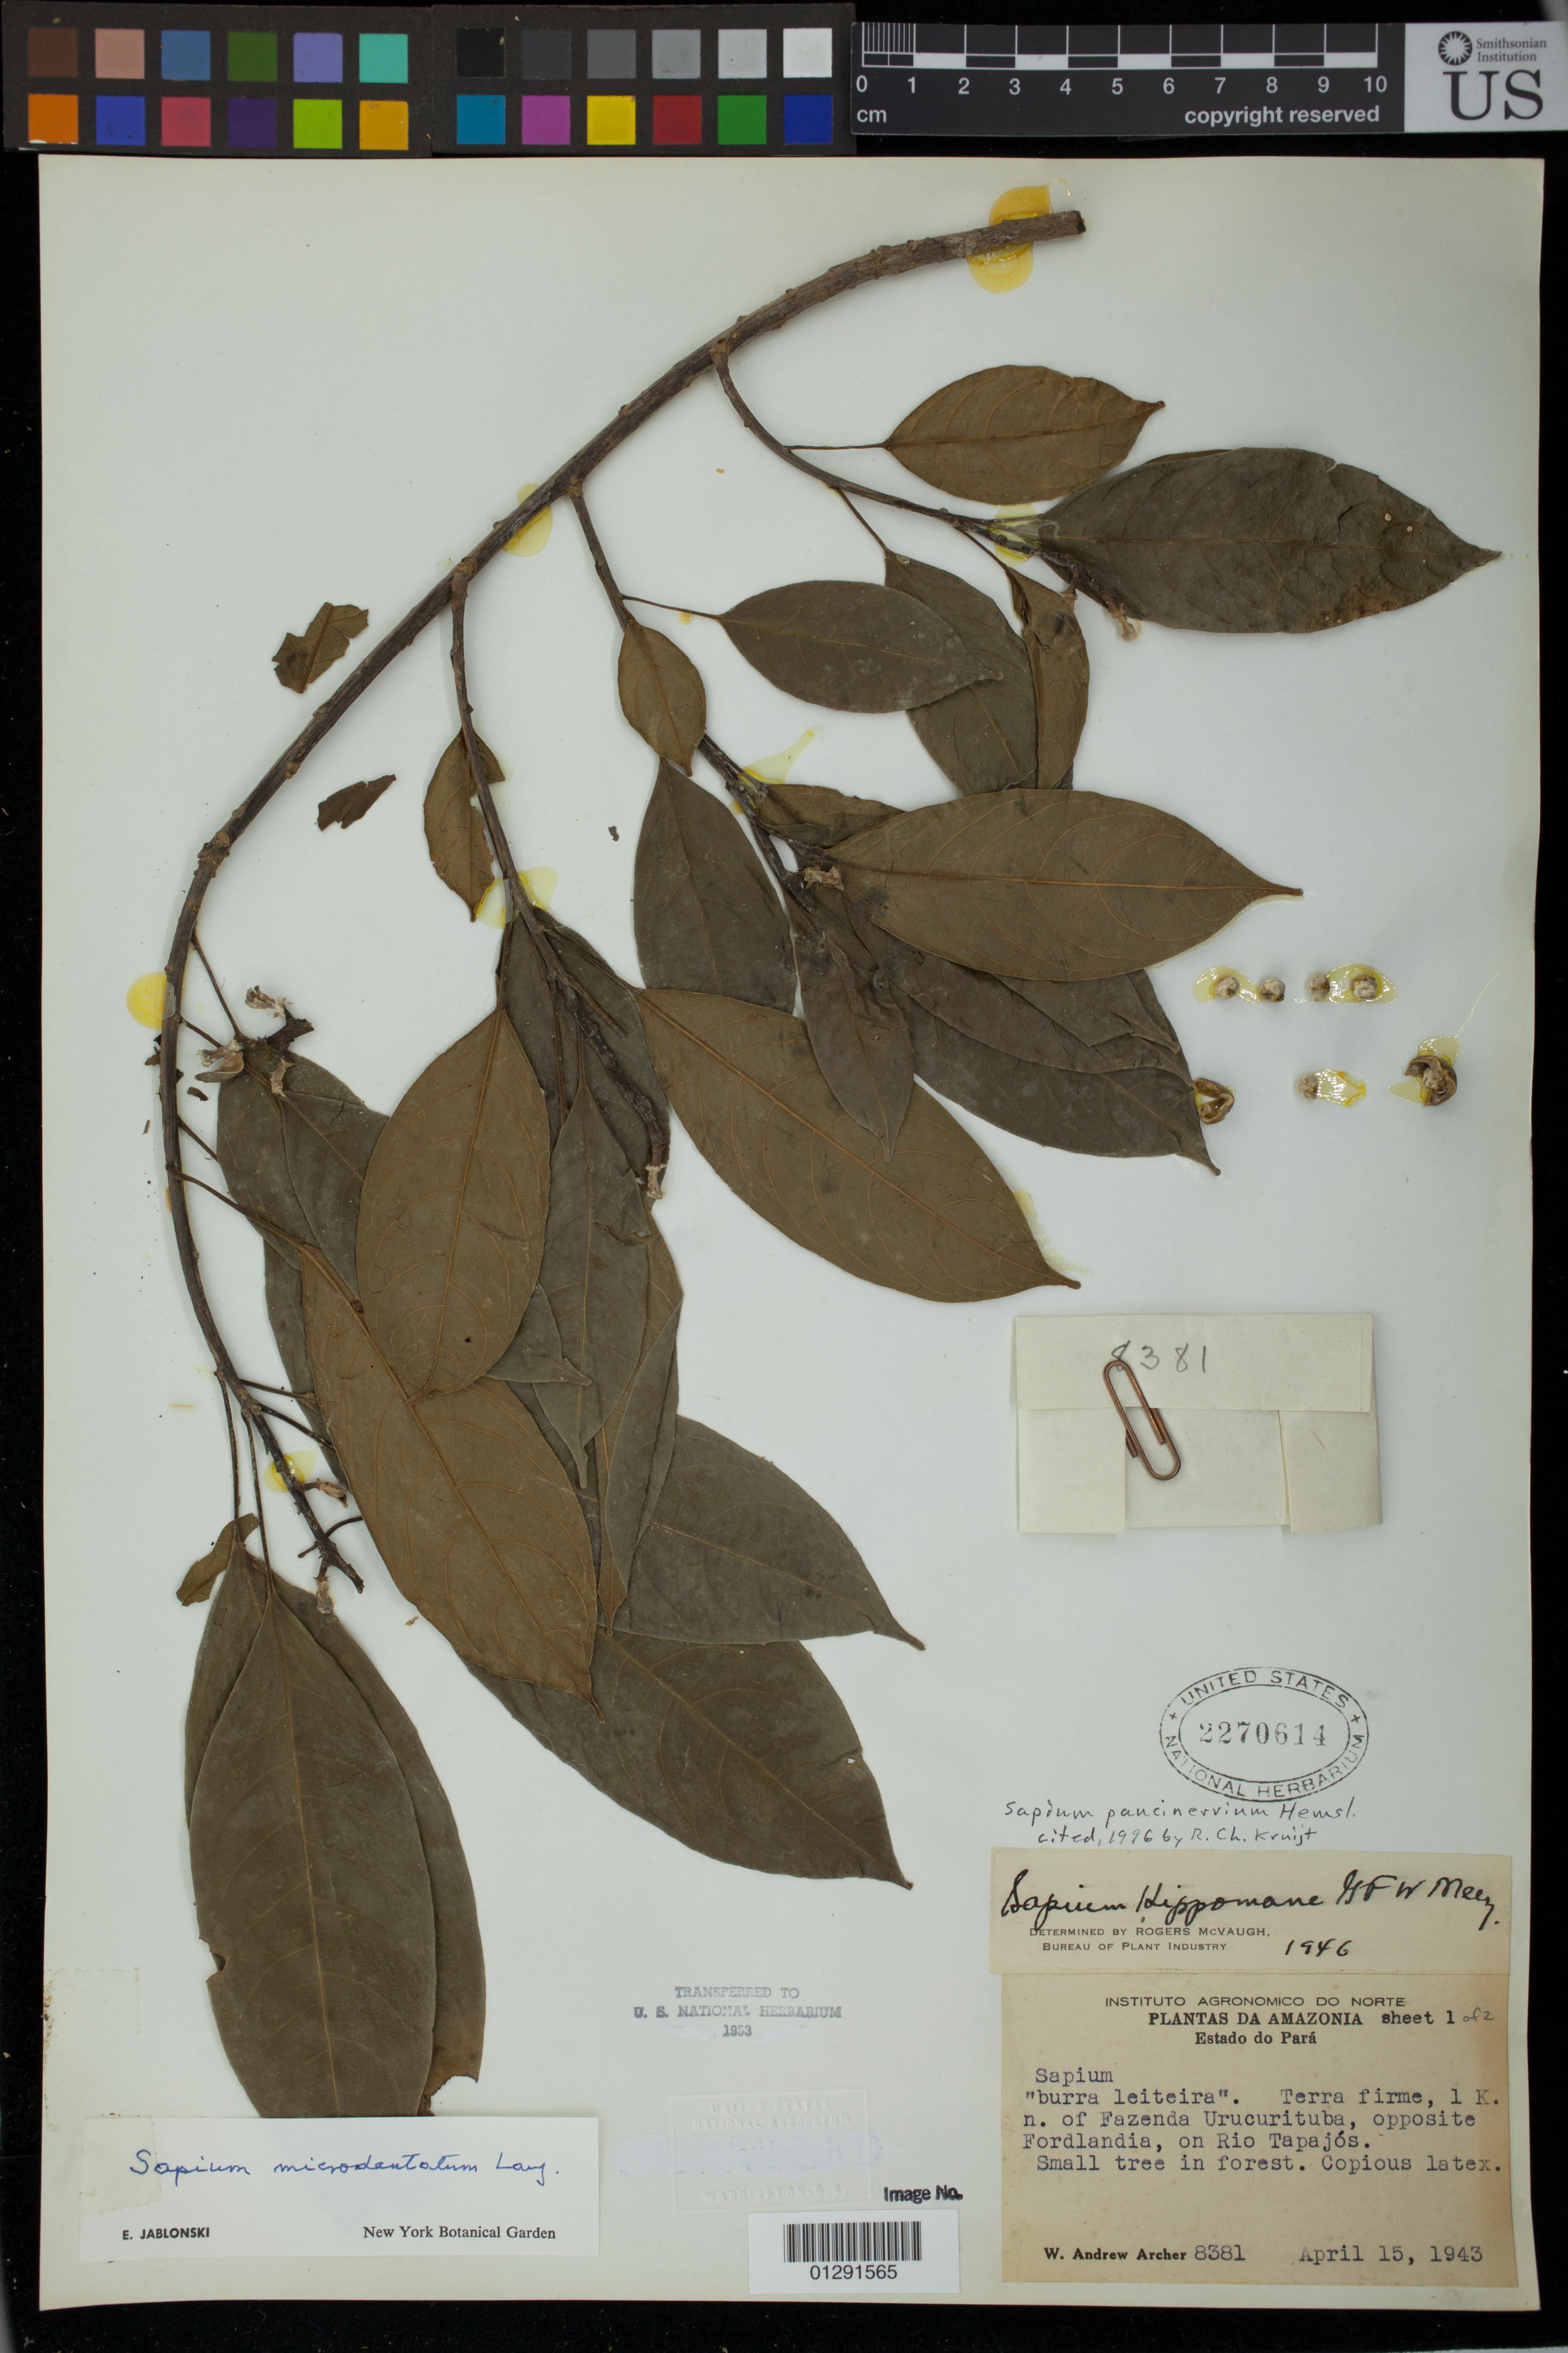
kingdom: Plantae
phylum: Tracheophyta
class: Magnoliopsida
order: Malpighiales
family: Euphorbiaceae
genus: Sapium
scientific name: Sapium paucinervium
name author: Hemsl.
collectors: W. A. Archer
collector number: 8381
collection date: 1943-04-15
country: Brazil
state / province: Para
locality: One kilometer N of Fazenda Urucurituba, opposite Fordlandia, on Rio Tapajos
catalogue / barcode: US 2270614